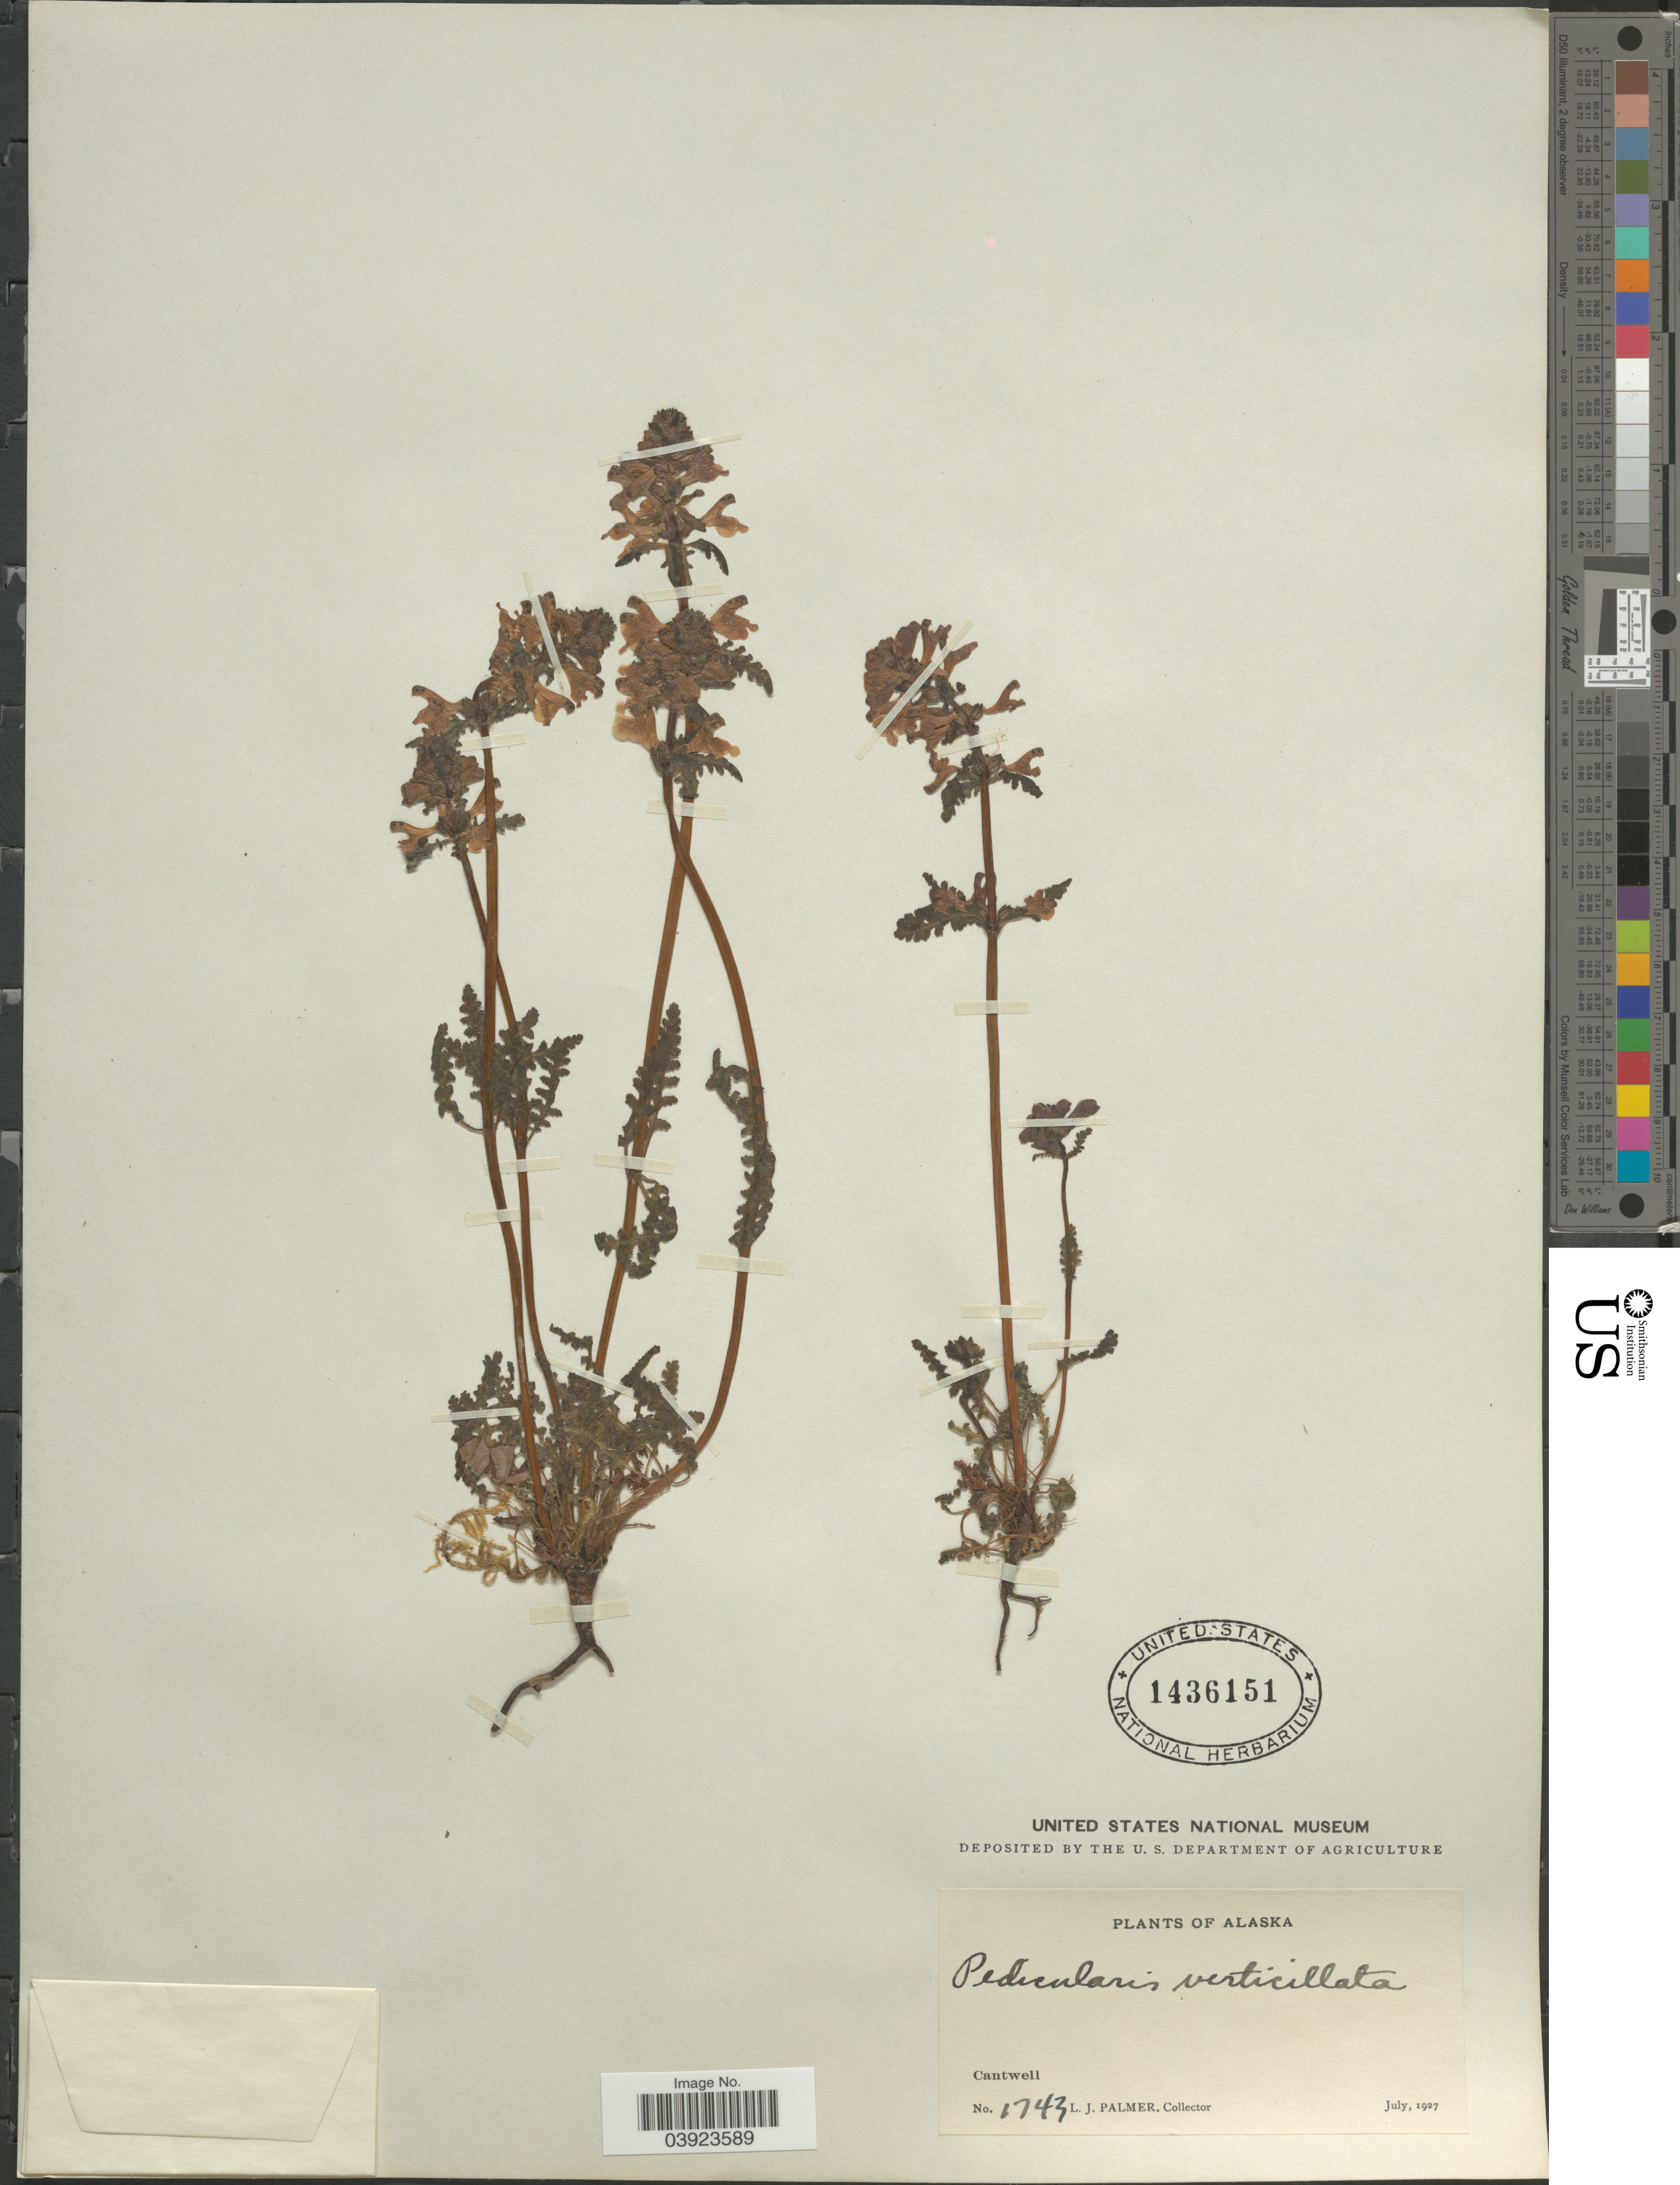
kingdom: Plantae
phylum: Tracheophyta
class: Magnoliopsida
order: Lamiales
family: Orobanchaceae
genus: Pedicularis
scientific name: Pedicularis verticillata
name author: L.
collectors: L. J. Palmer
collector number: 1743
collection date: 1927-07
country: United States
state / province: Alaska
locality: Cantwell.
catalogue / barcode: US 1436151